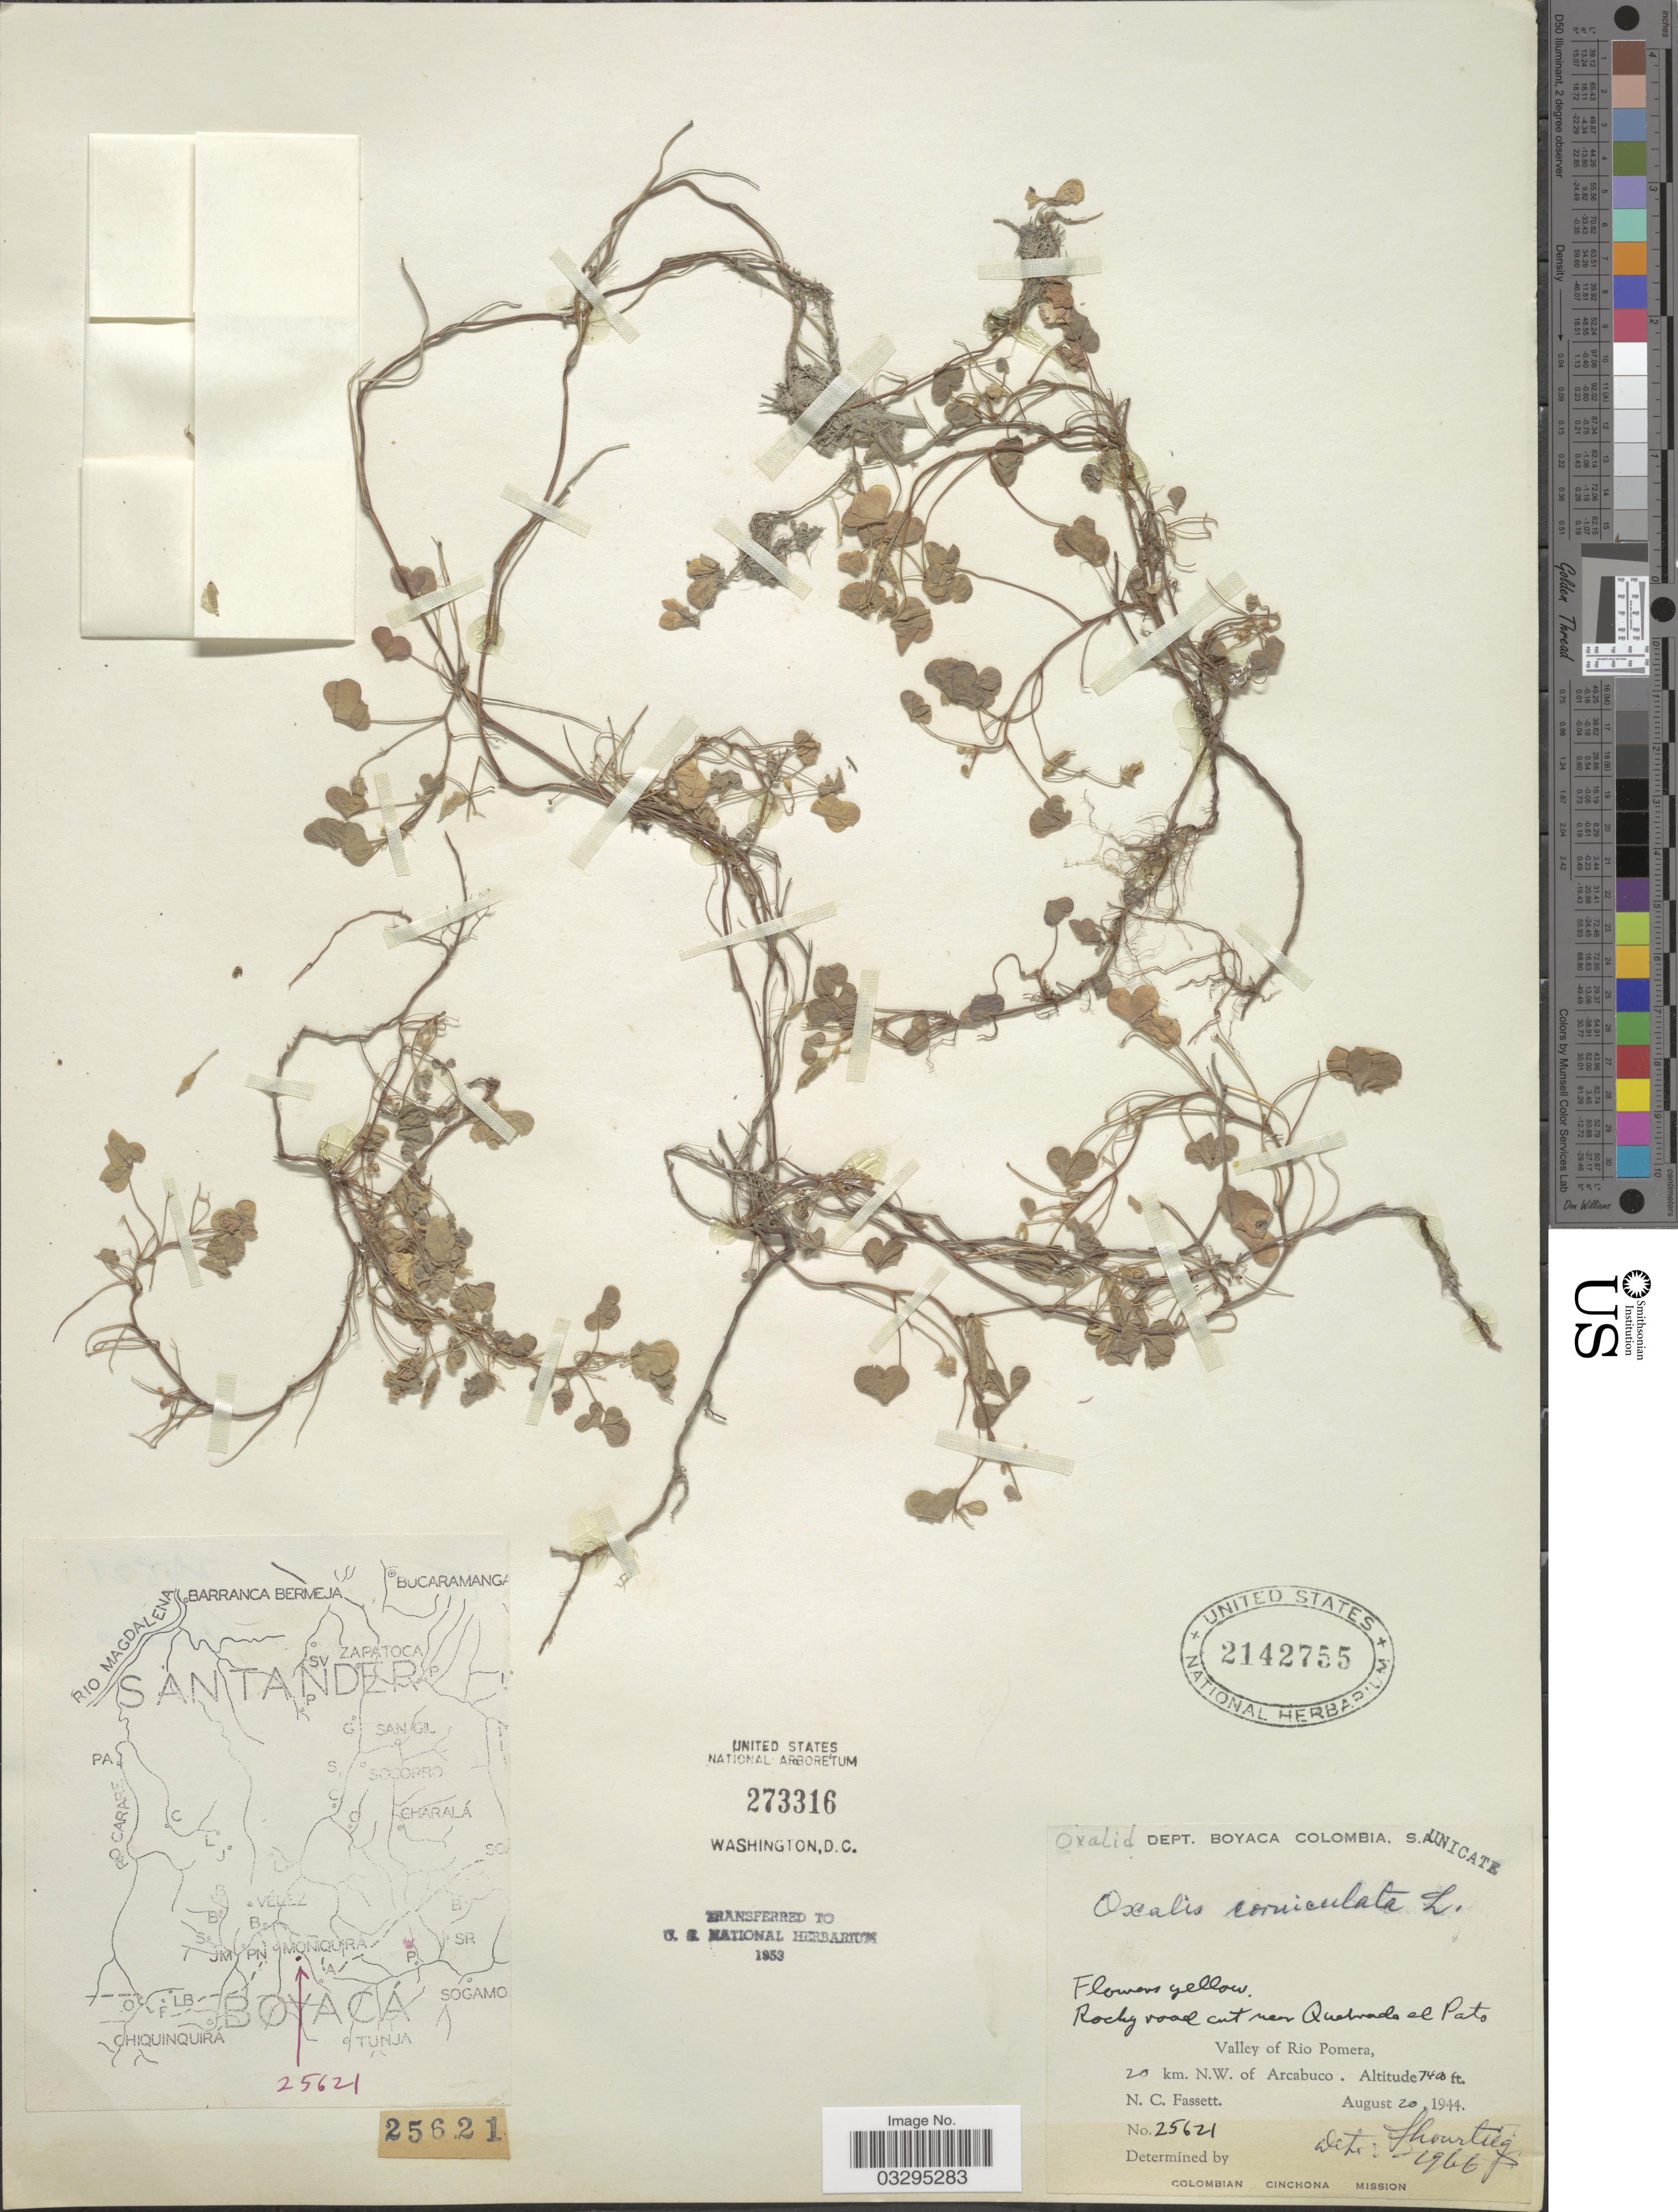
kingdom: Plantae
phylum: Tracheophyta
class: Magnoliopsida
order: Oxalidales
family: Oxalidaceae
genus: Oxalis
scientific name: Oxalis corniculata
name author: L.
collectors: N. C. Fassett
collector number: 25621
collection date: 1944-08-20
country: Colombia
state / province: Boyacá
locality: Dept. Boyaca. Rocky road cut near Quebrada el Pato. Valley of Rio Pomera, 20 km. N.W. of Arcabuco.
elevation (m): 2256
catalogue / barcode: US 2142755